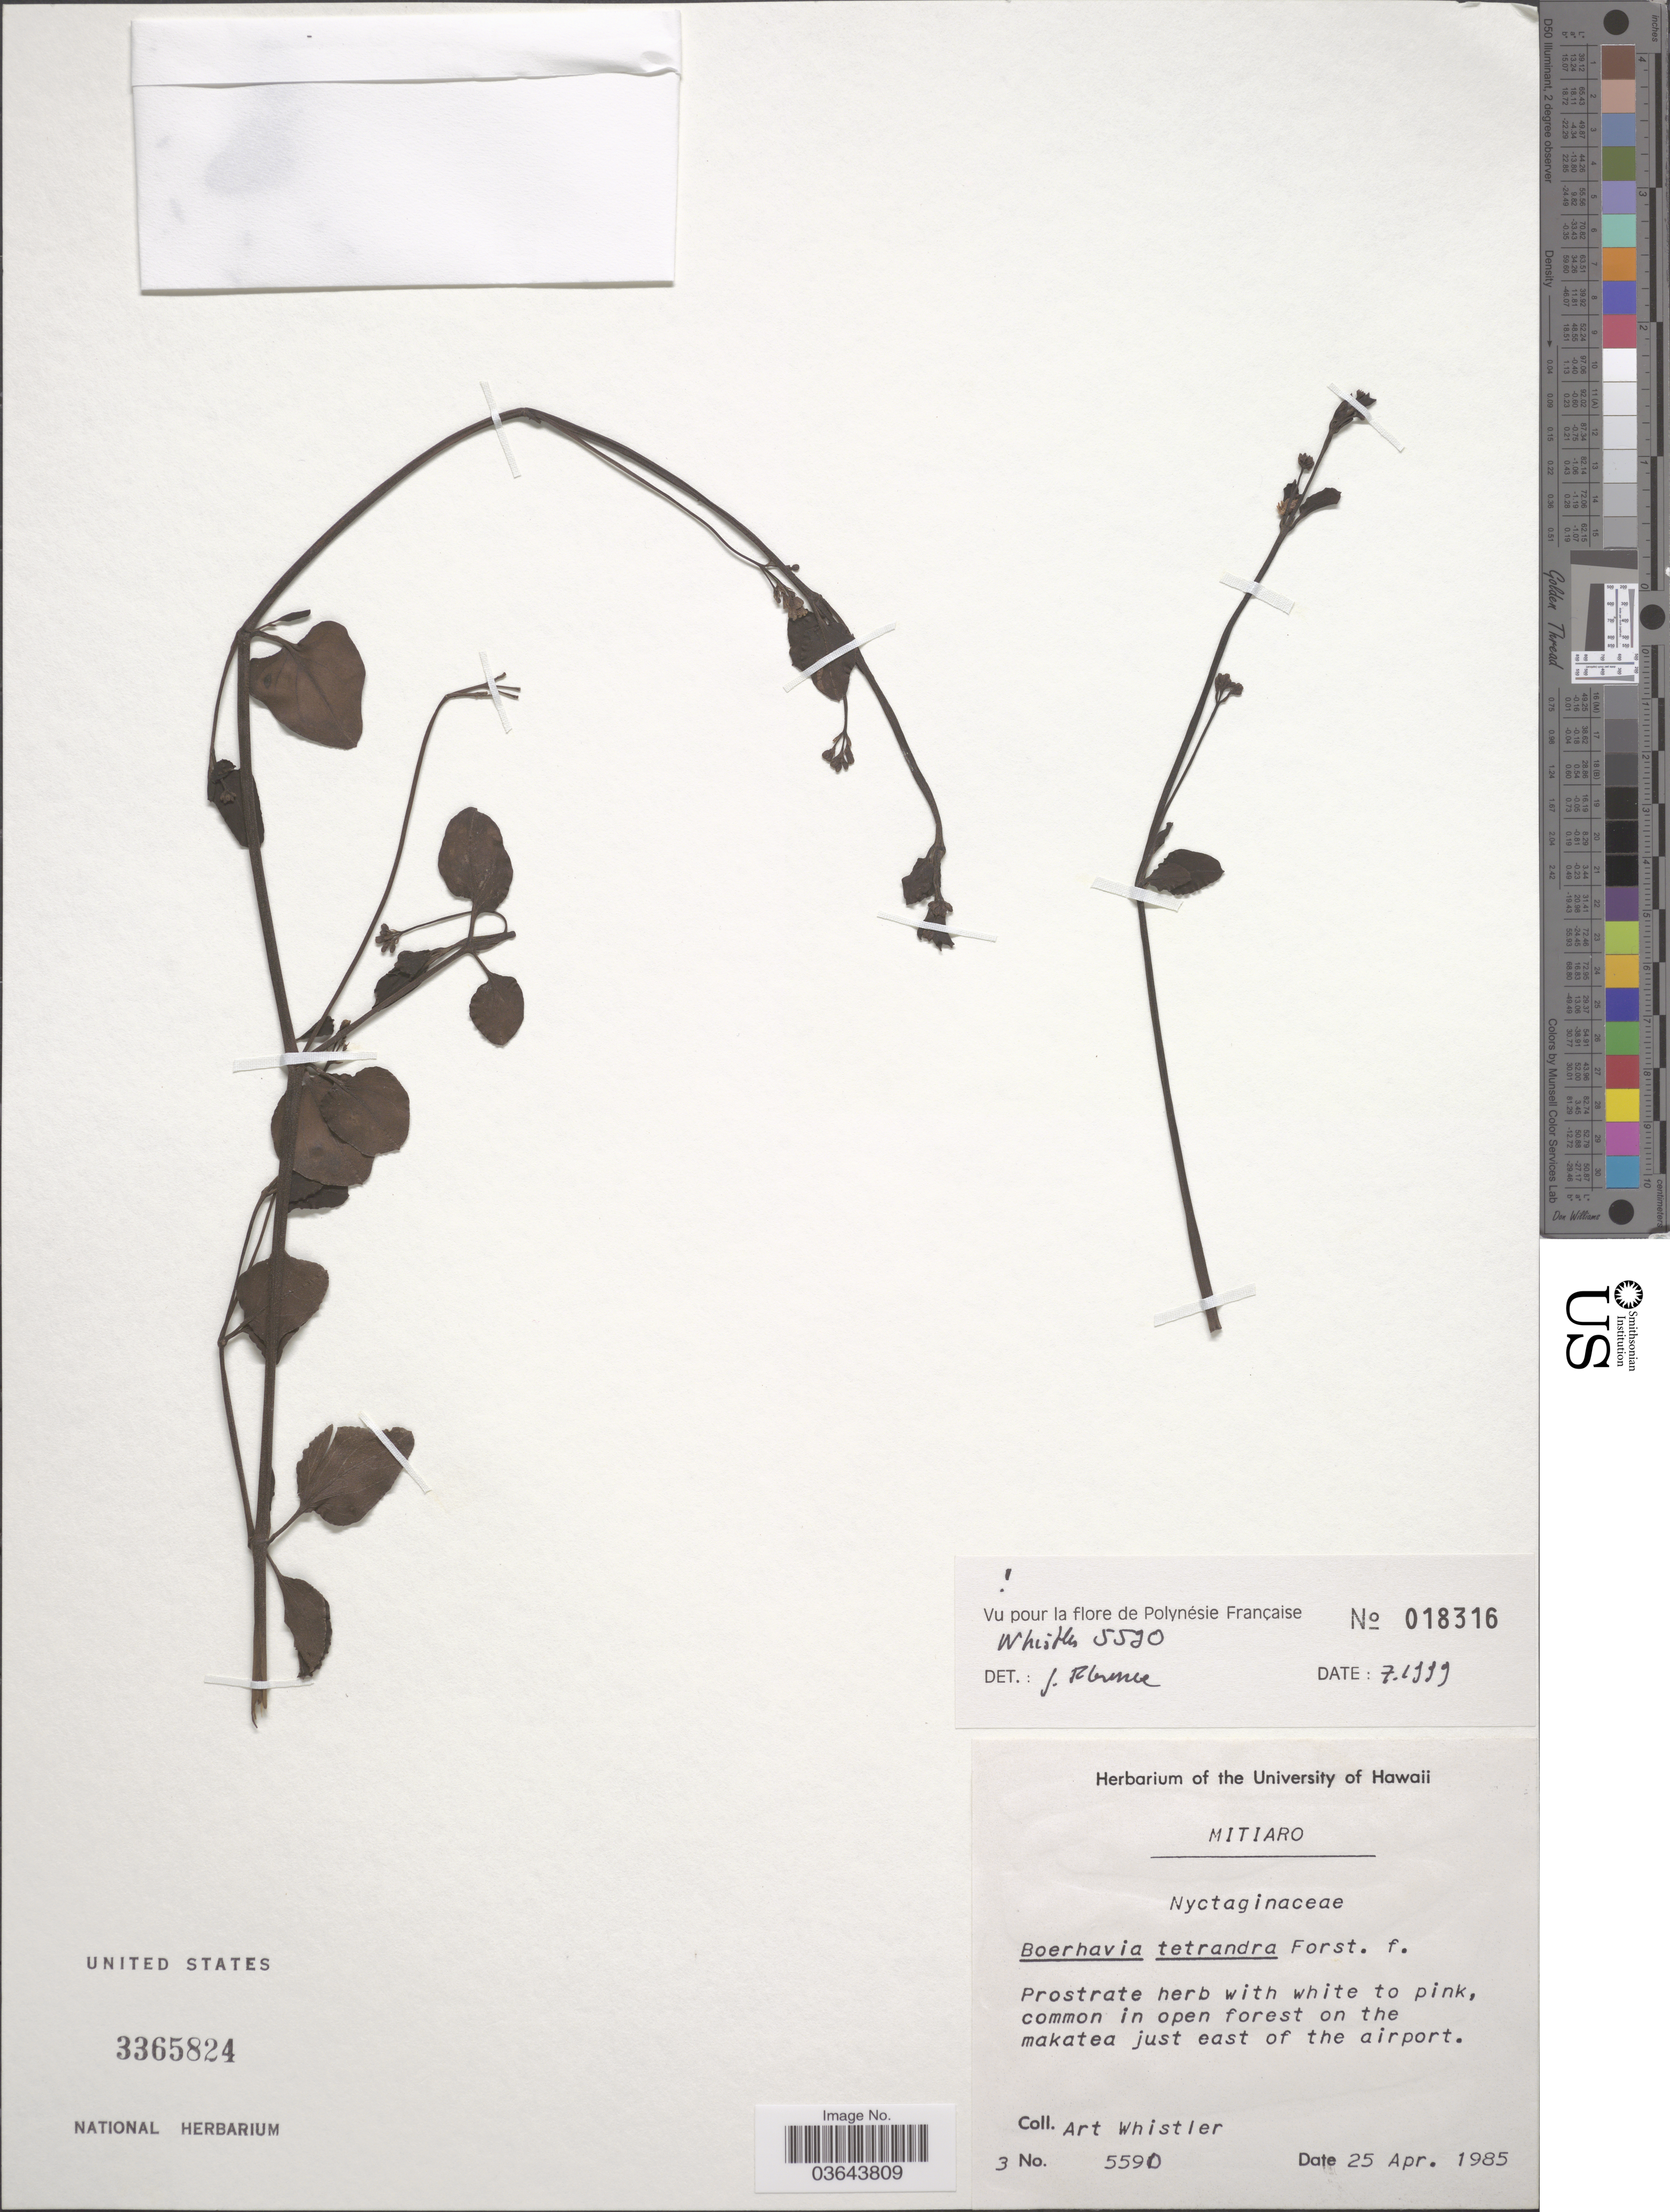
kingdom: Plantae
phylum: Tracheophyta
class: Magnoliopsida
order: Caryophyllales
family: Nyctaginaceae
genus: Boerhavia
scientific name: Boerhavia tetrandra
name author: G. Forst.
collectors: A. Whistler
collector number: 5590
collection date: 1985-04-25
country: Cook Islands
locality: Mitiaro. On the makatea just east of the airport.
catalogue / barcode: US 3365824